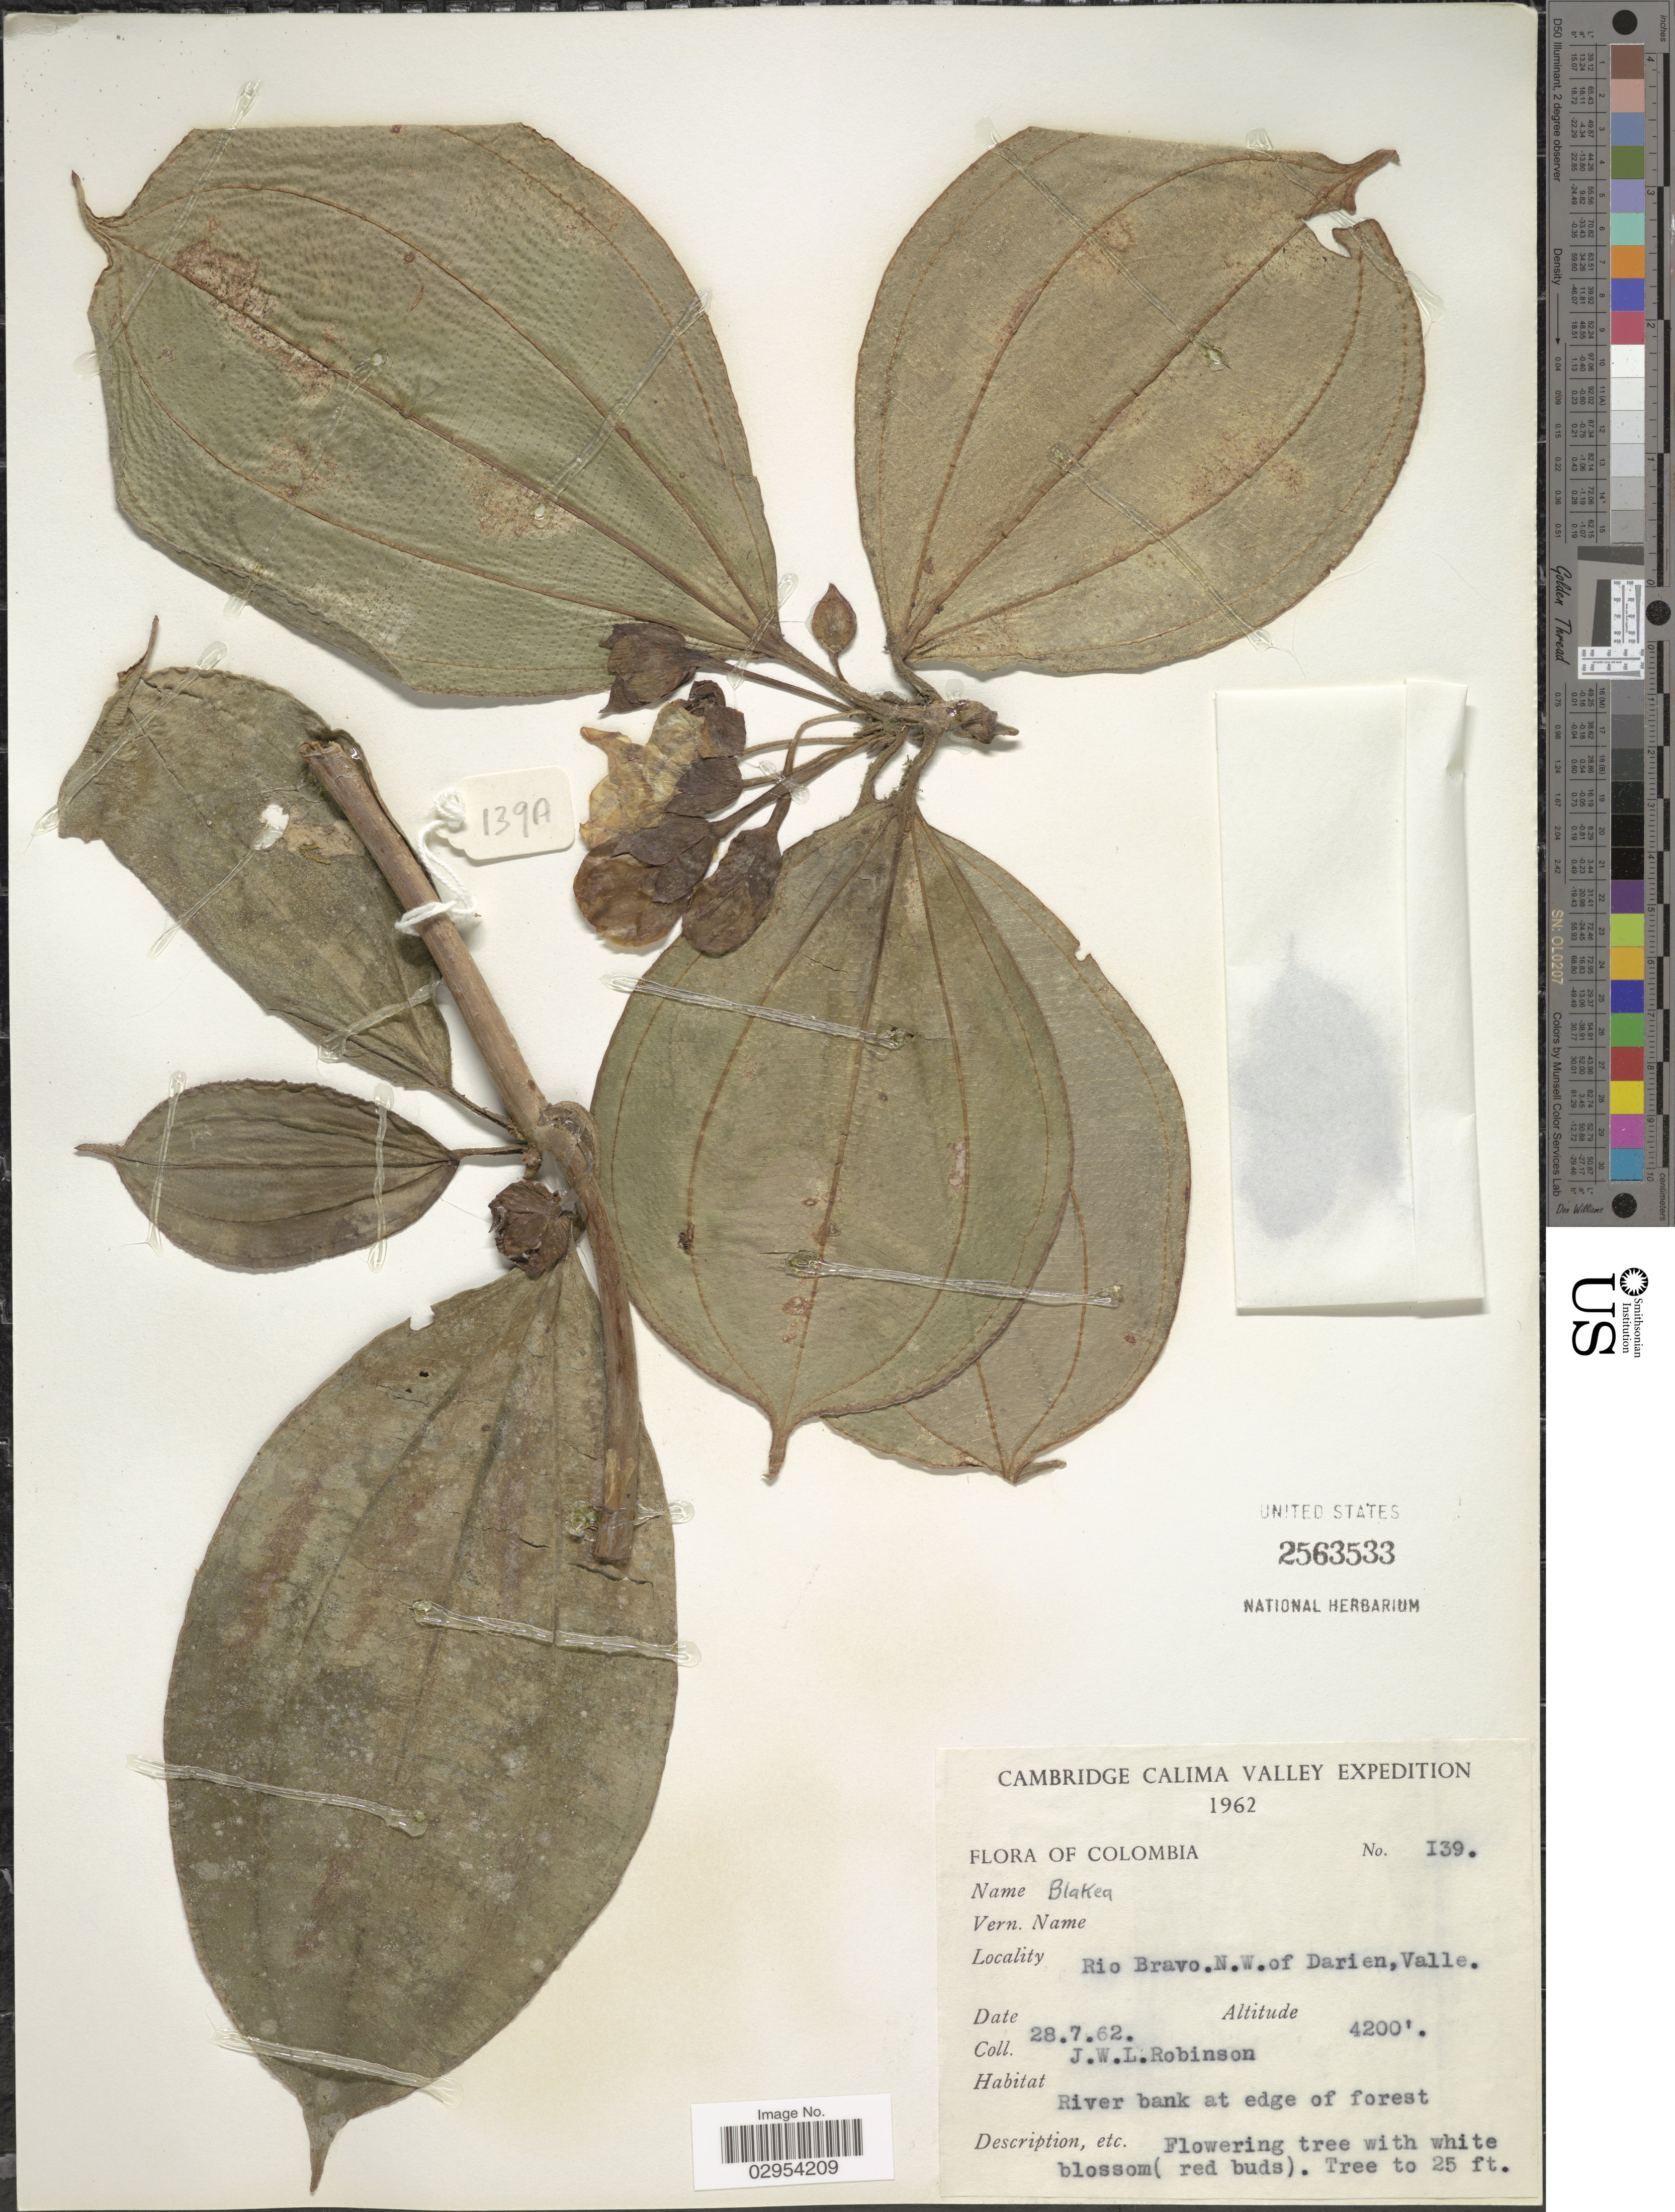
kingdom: Plantae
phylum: Tracheophyta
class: Magnoliopsida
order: Myrtales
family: Melastomataceae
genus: Topobea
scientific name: Topobea latifolia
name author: Triana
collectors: J. W. Robinson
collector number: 139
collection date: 1962-07-28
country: Colombia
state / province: Valle del Cauca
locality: Calima Valley, Rio Bravo. N.W. of Darien, Valle.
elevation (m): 1280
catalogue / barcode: US 2563533